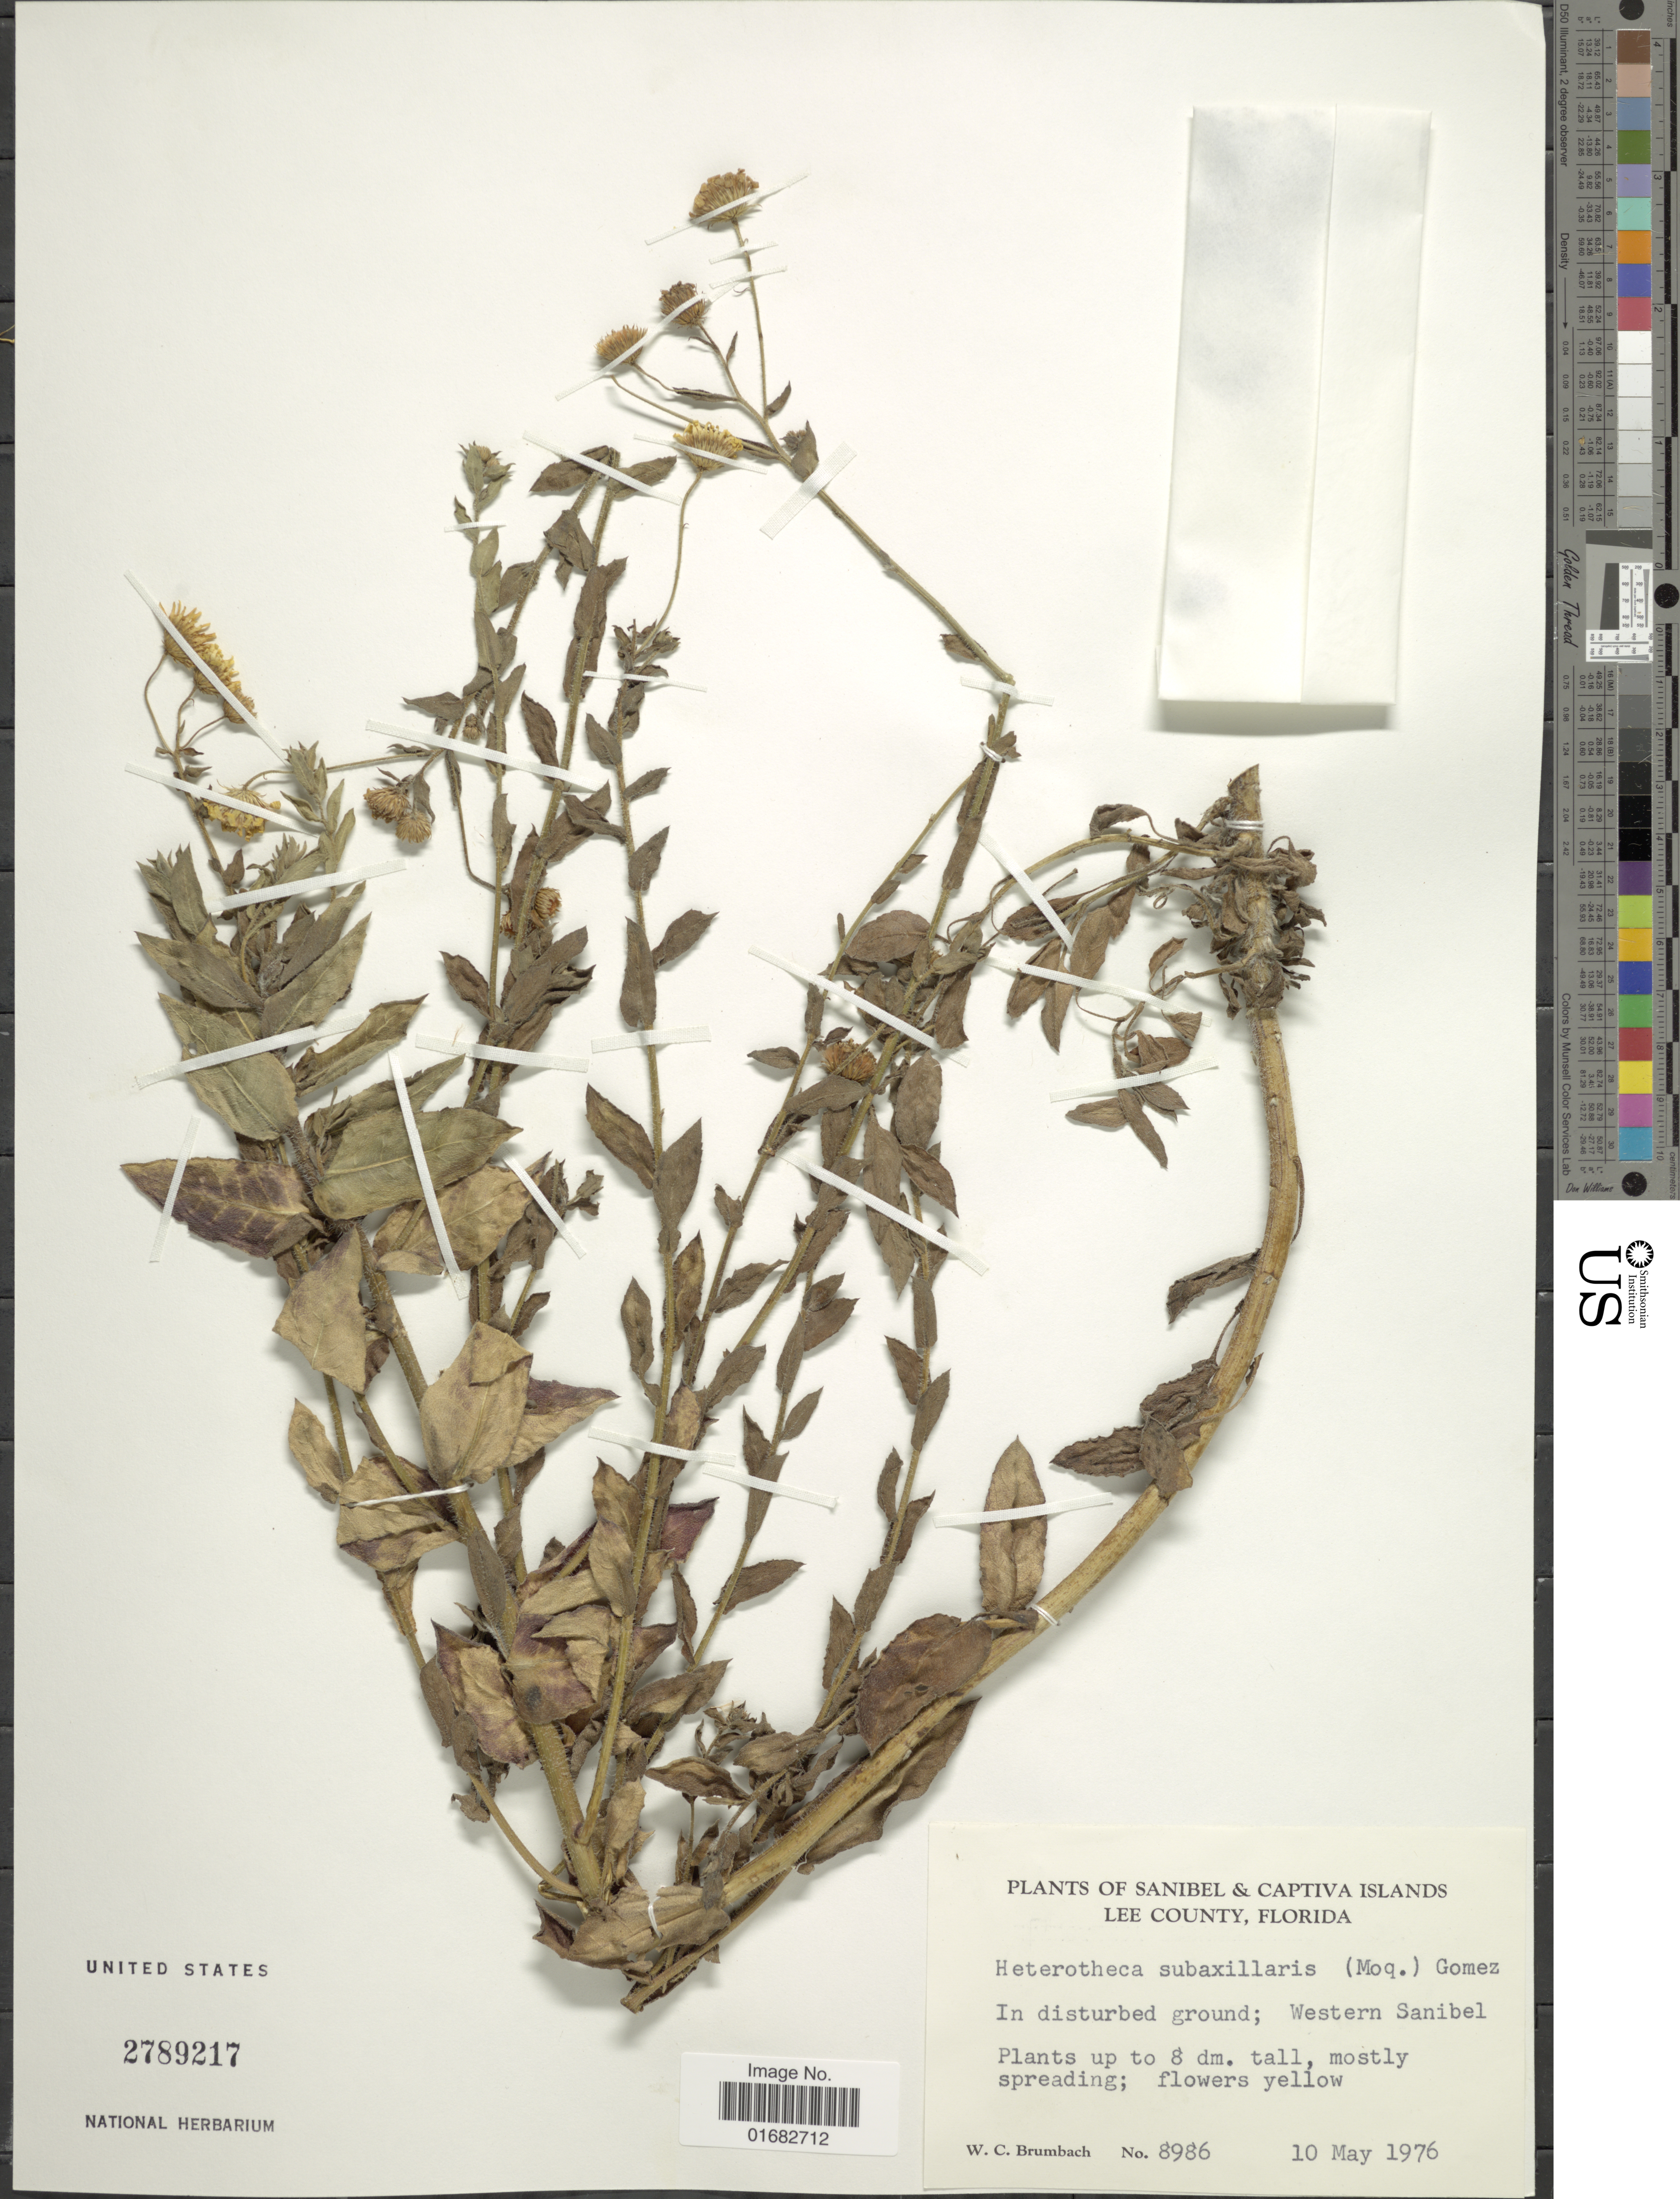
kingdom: Plantae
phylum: Tracheophyta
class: Magnoliopsida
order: Asterales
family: Asteraceae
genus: Heterotheca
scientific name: Heterotheca subaxillaris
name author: (Lam.) Britton & Rusby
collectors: W. C. Brumbach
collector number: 8986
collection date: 1976-05-10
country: United States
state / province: Florida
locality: Sanibel & Captiva Islands. Lee County. Western Sanibel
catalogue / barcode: US 2789217